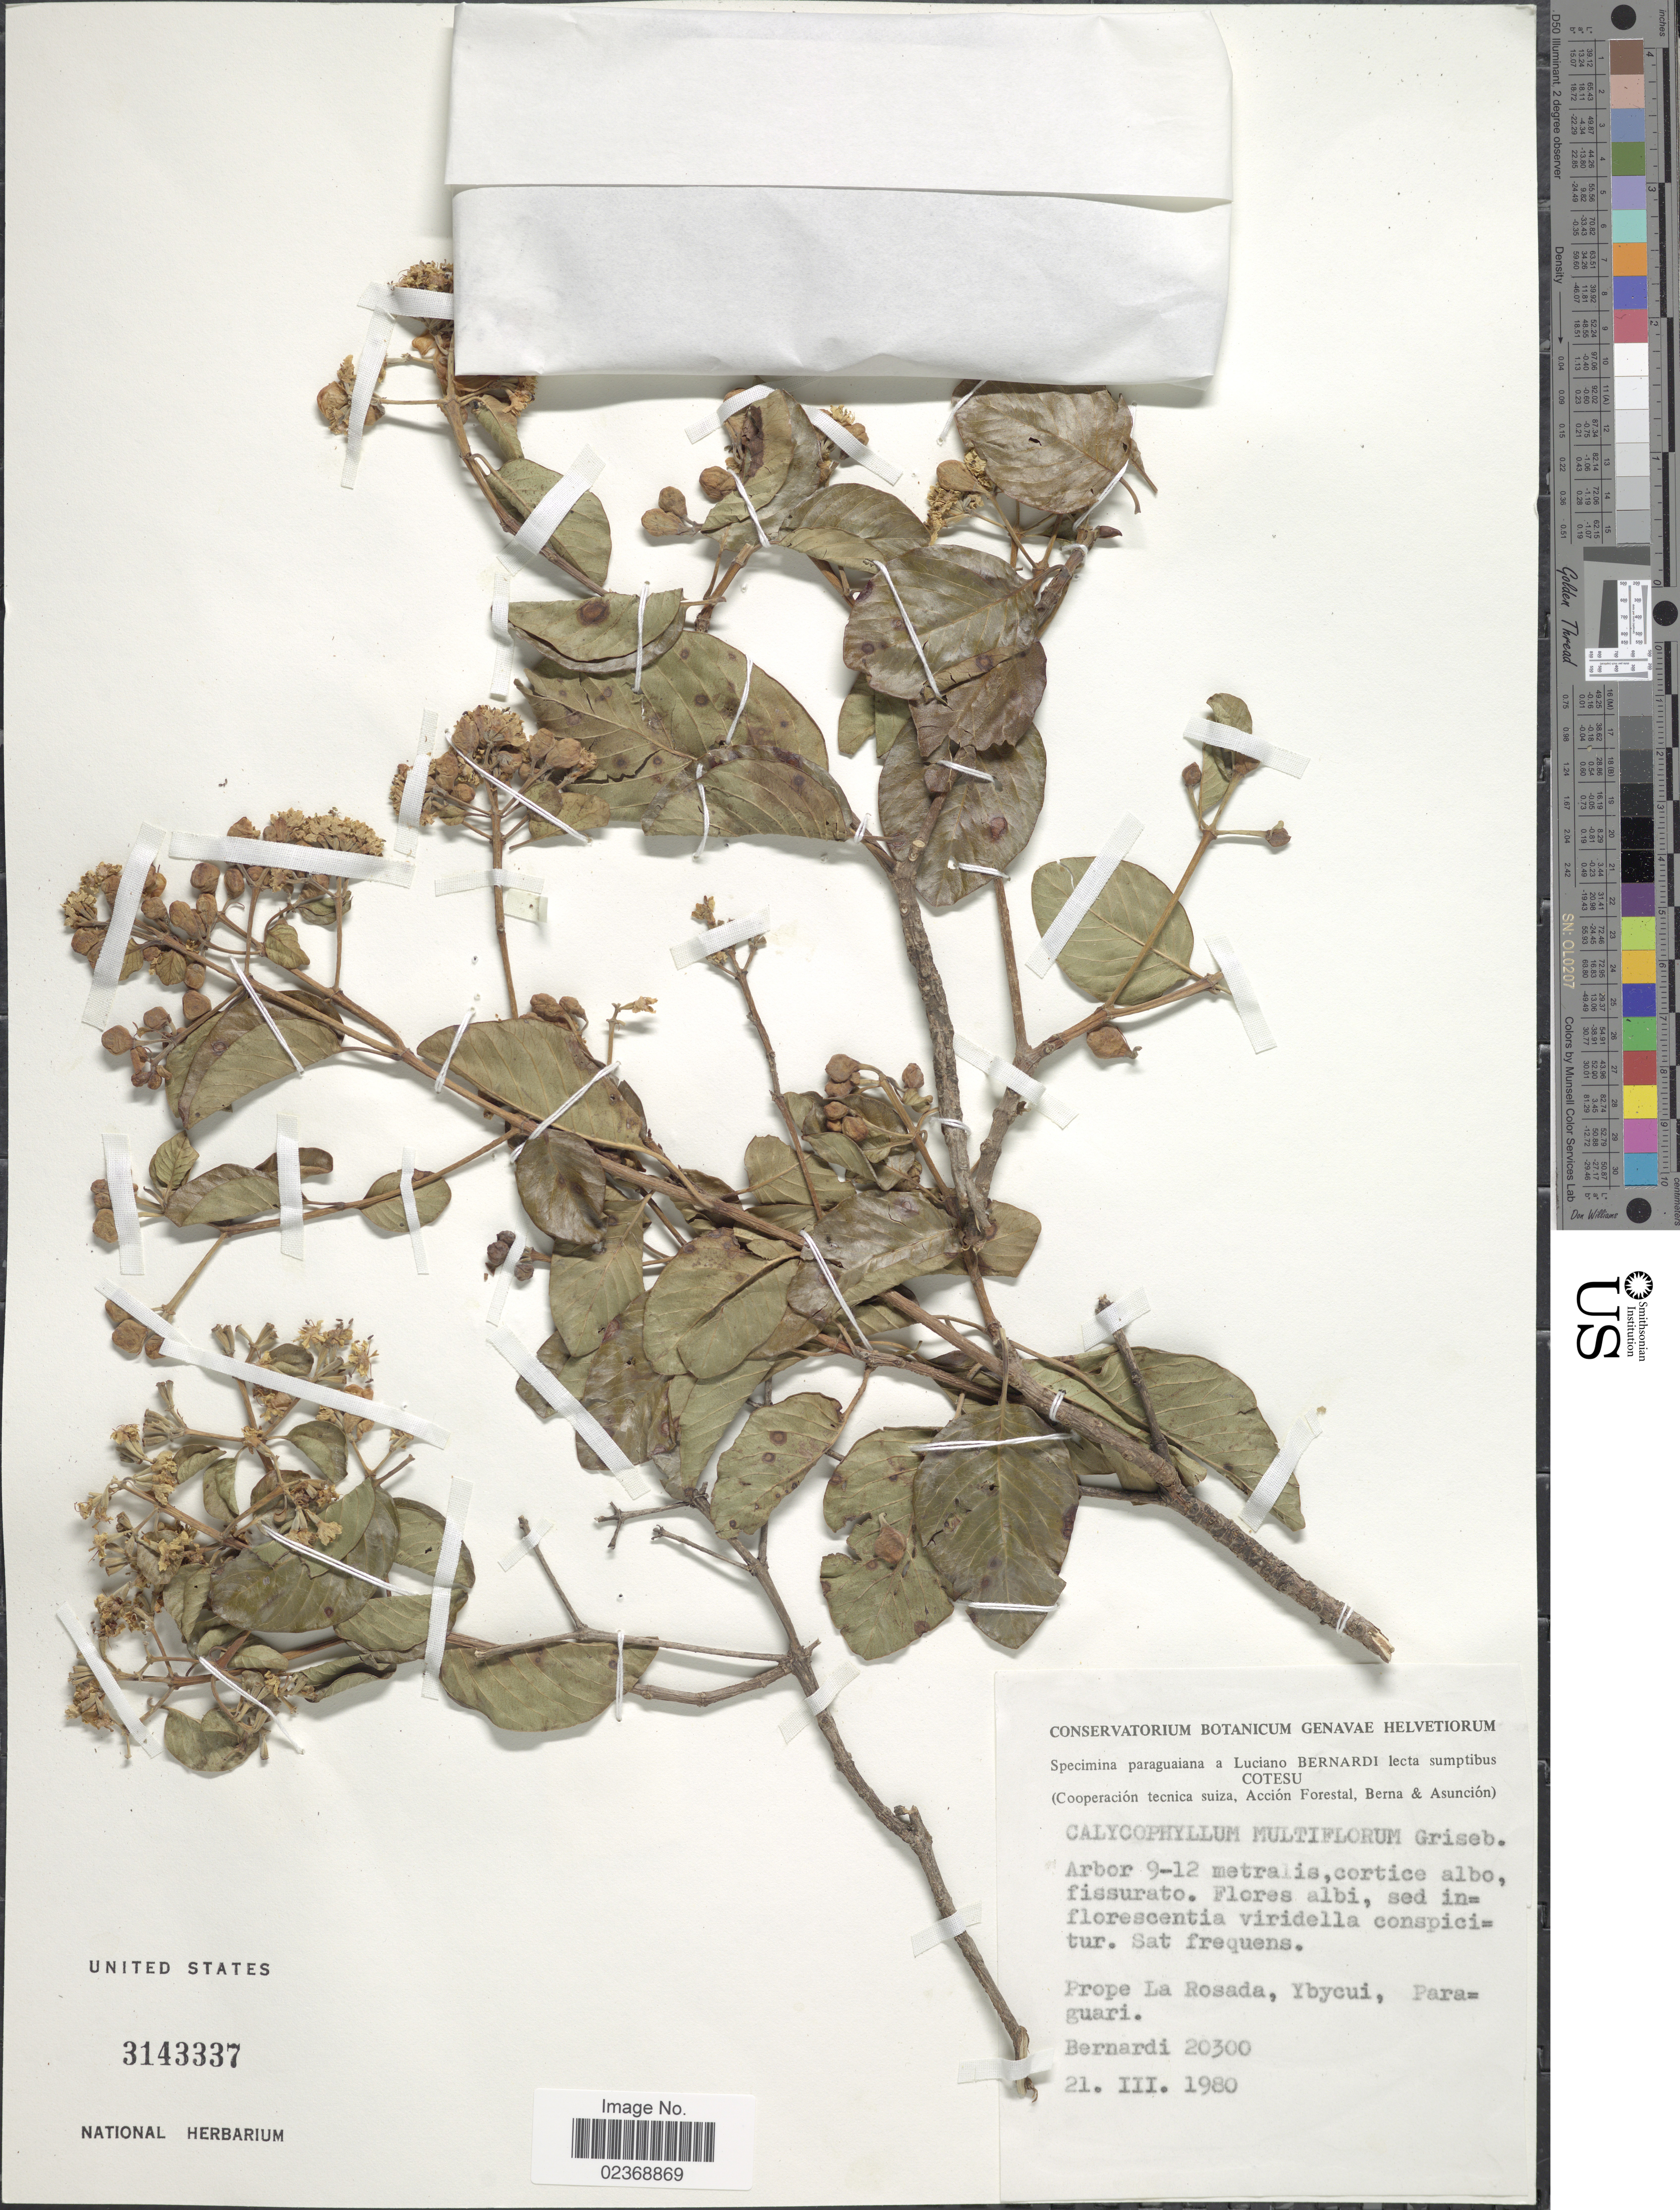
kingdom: Plantae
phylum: Tracheophyta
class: Magnoliopsida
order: Gentianales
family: Rubiaceae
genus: Calycophyllum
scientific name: Calycophyllum multiflorum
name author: Griseb.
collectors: Bernardi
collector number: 20300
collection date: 1980-03-21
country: Paraguay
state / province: Paraguari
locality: Prope La Rosada, Ybycui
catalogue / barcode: US 3143337